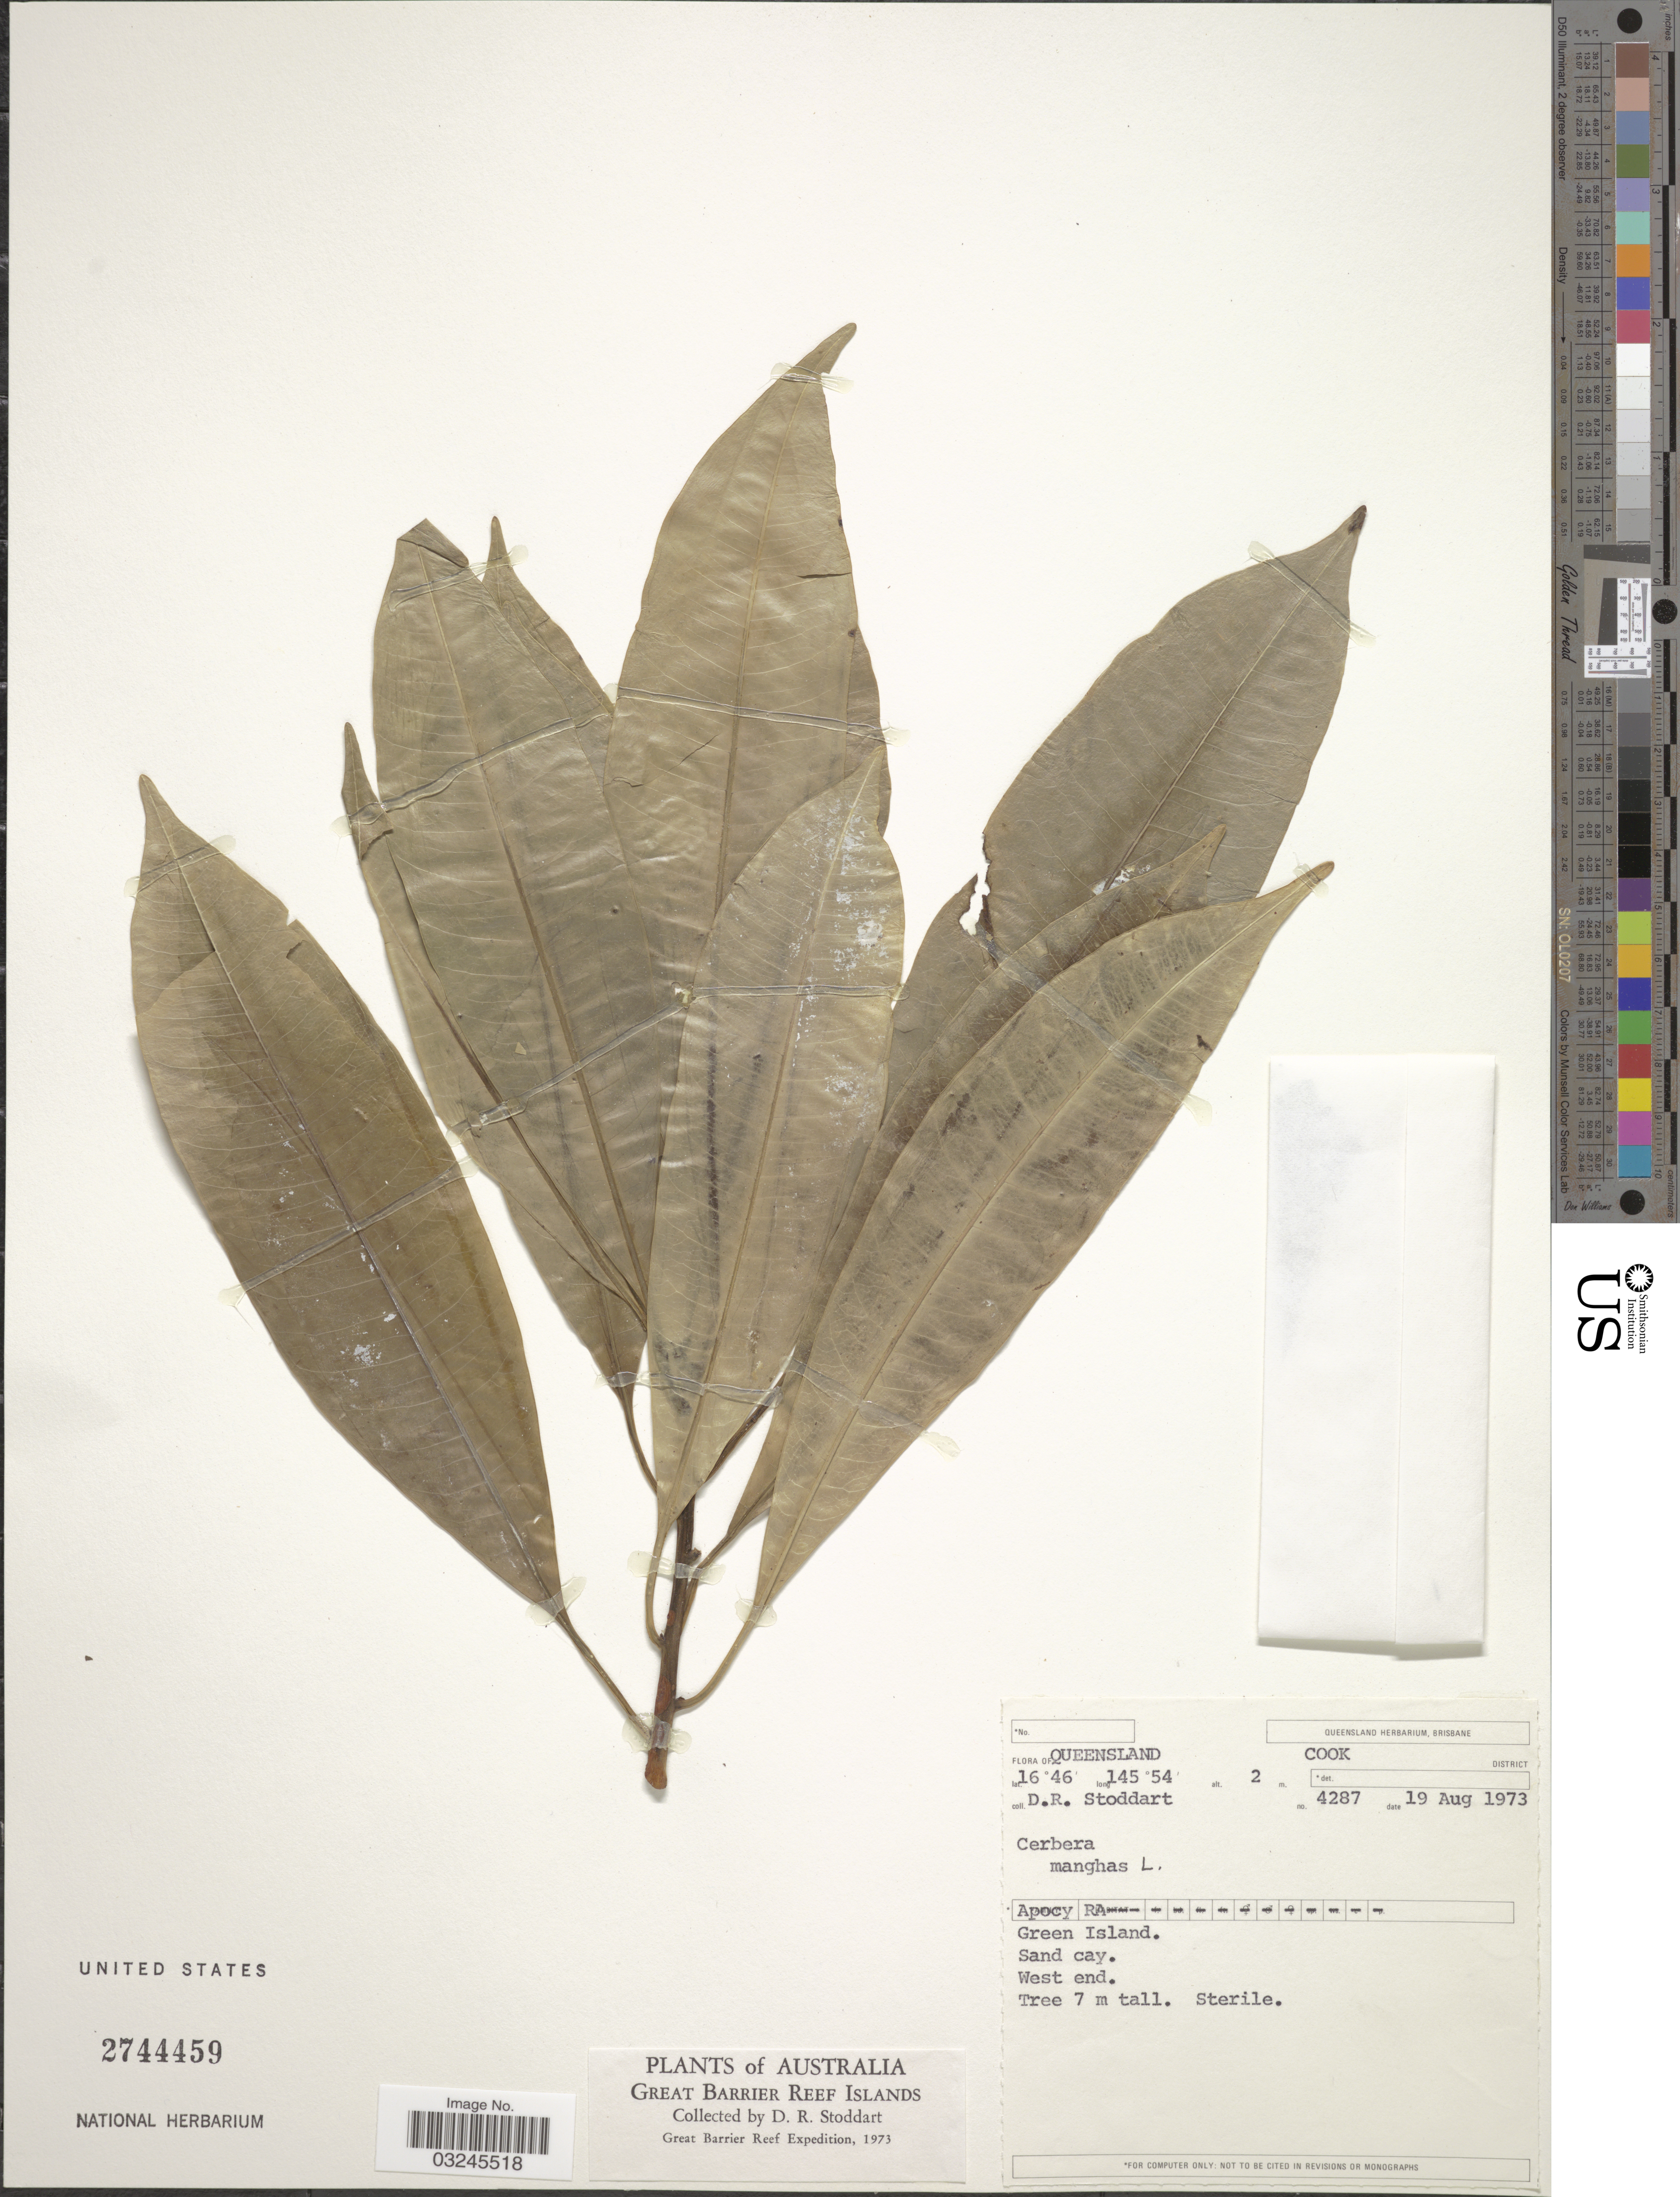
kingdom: Plantae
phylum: Tracheophyta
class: Magnoliopsida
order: Gentianales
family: Apocynaceae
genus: Cerbera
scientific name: Cerbera manghas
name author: L.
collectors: D. R. Stoddart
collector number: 4287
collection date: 1973-08-19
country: Australia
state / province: Queensland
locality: Cook District. Green Island. West end.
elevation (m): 2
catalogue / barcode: US 2744459